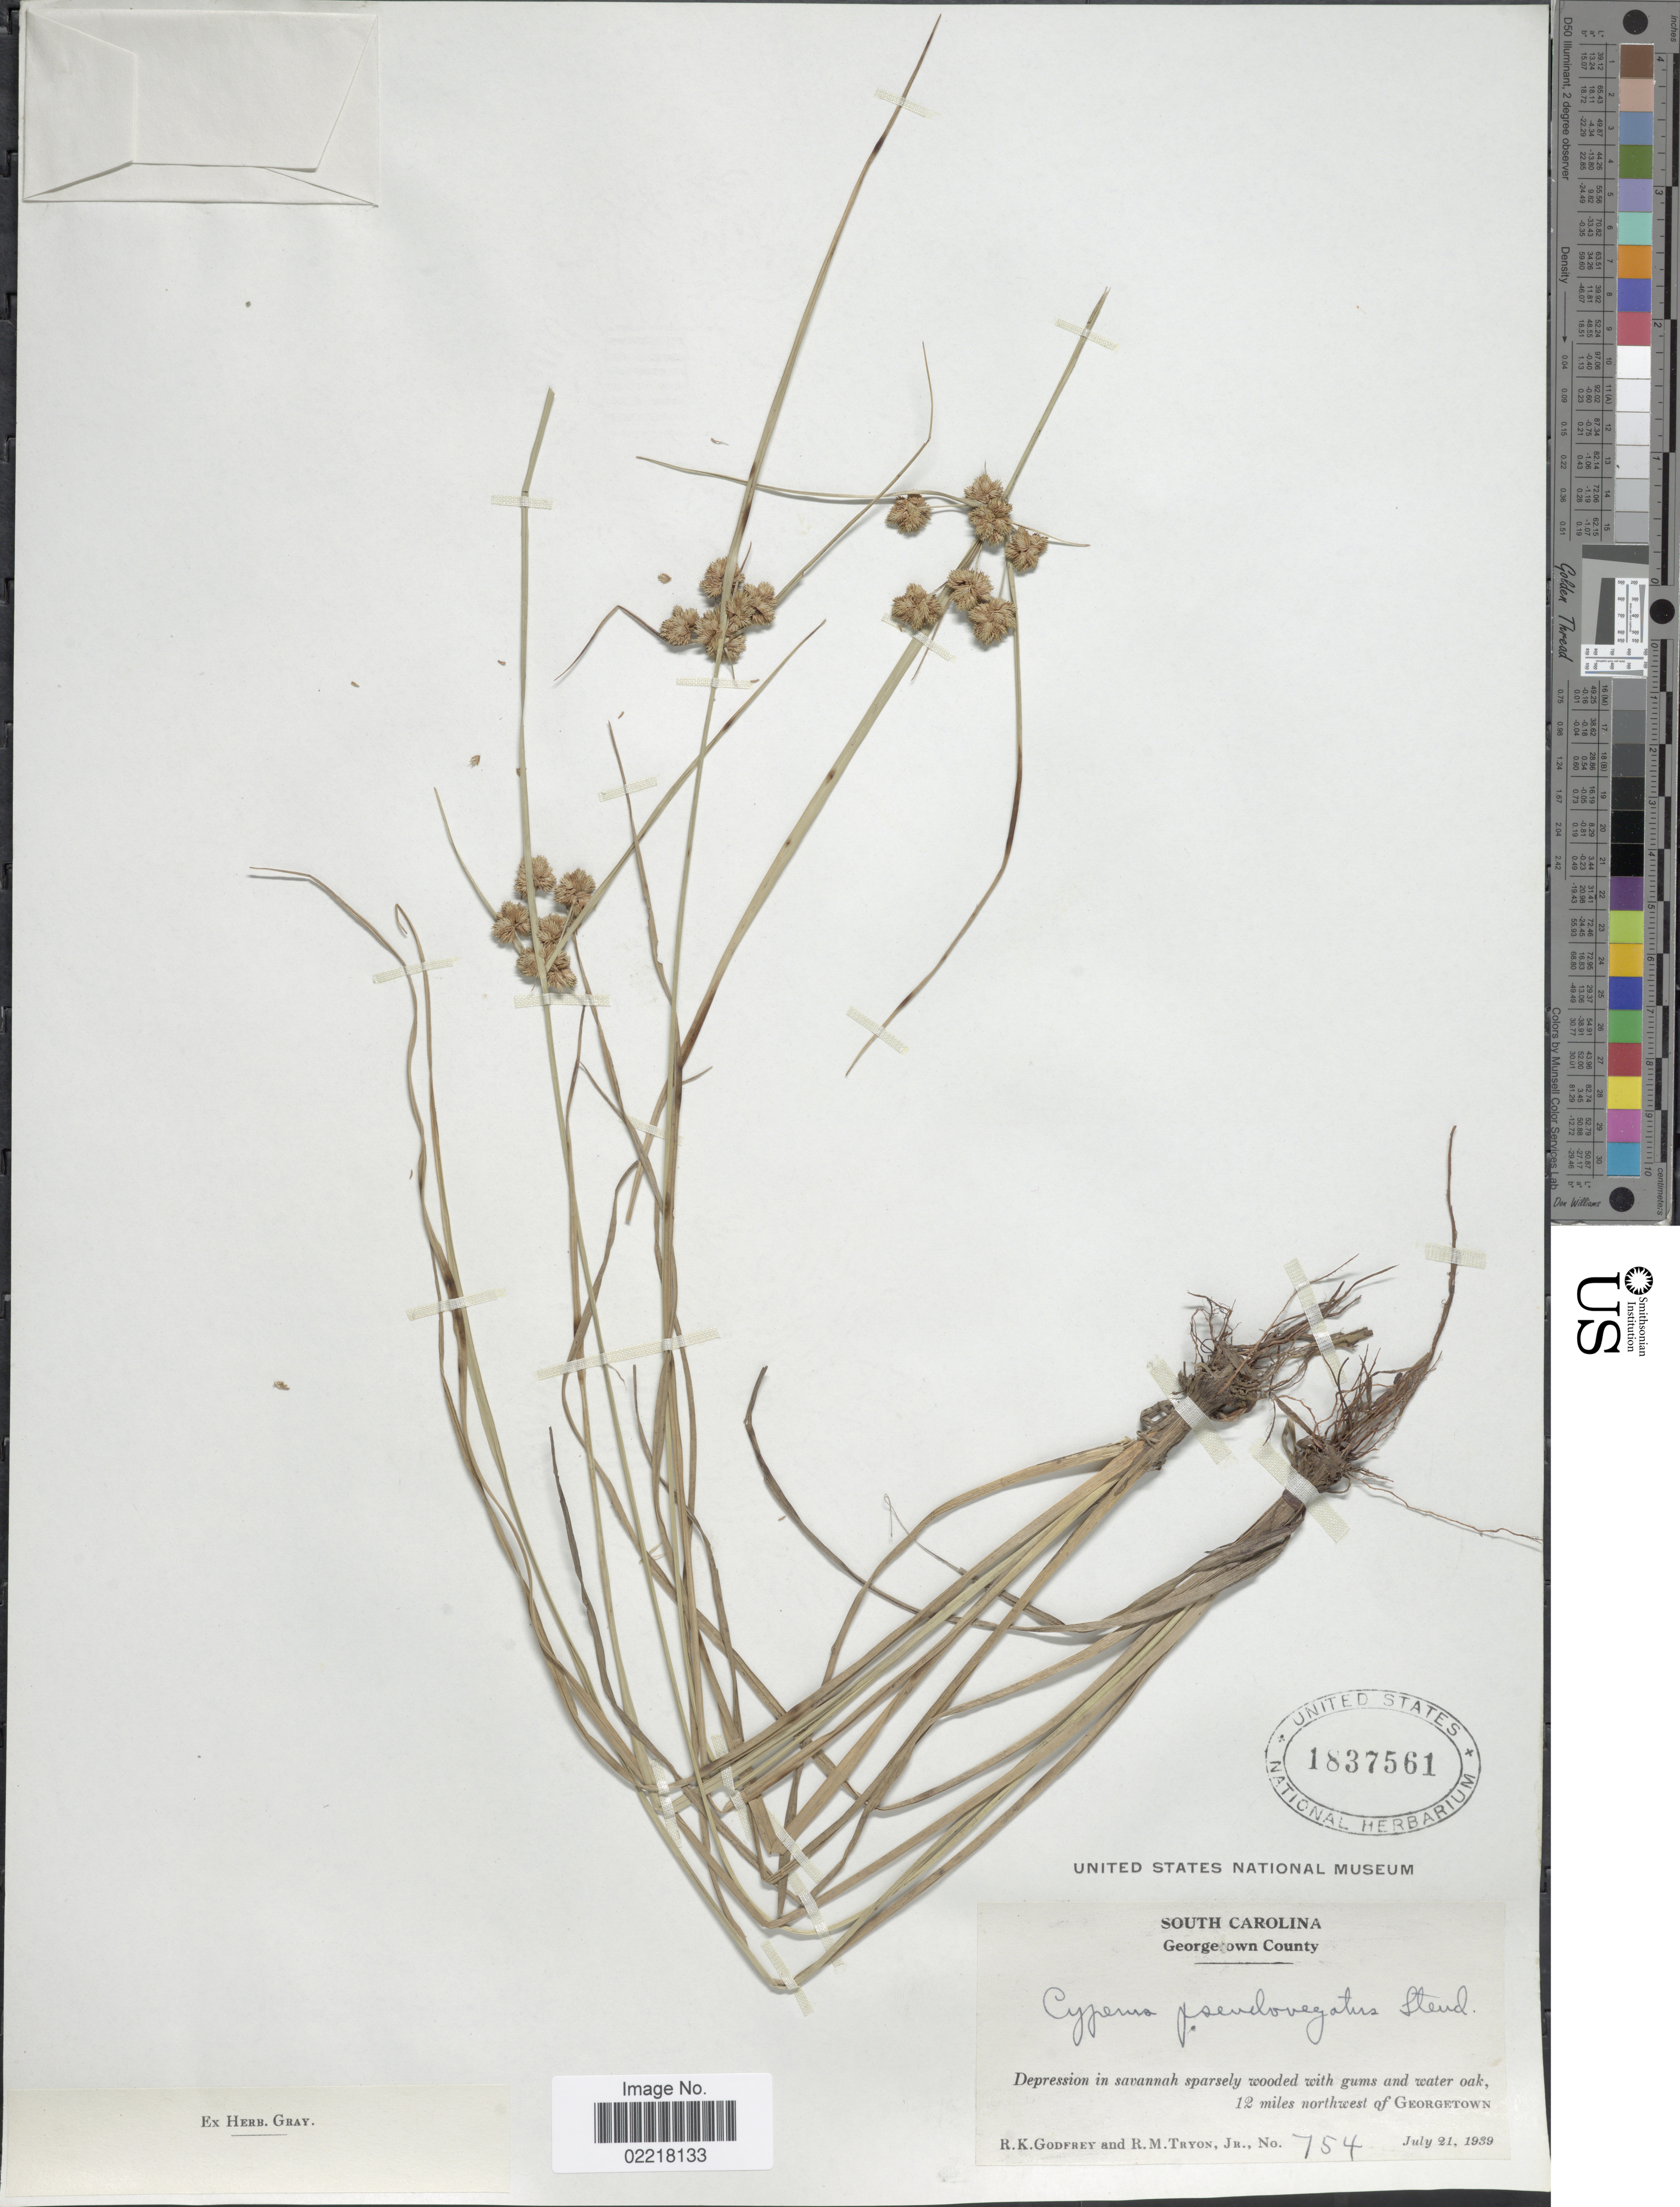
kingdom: Plantae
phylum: Tracheophyta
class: Liliopsida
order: Poales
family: Cyperaceae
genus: Cyperus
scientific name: Cyperus pseudovegetus Steud.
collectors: R. K. Godfrey & R. M. Tryon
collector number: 754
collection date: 1939-07-21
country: United States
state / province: South Carolina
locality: Georgetown County. 12 miles northwest of Georgetown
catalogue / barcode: US 1837561